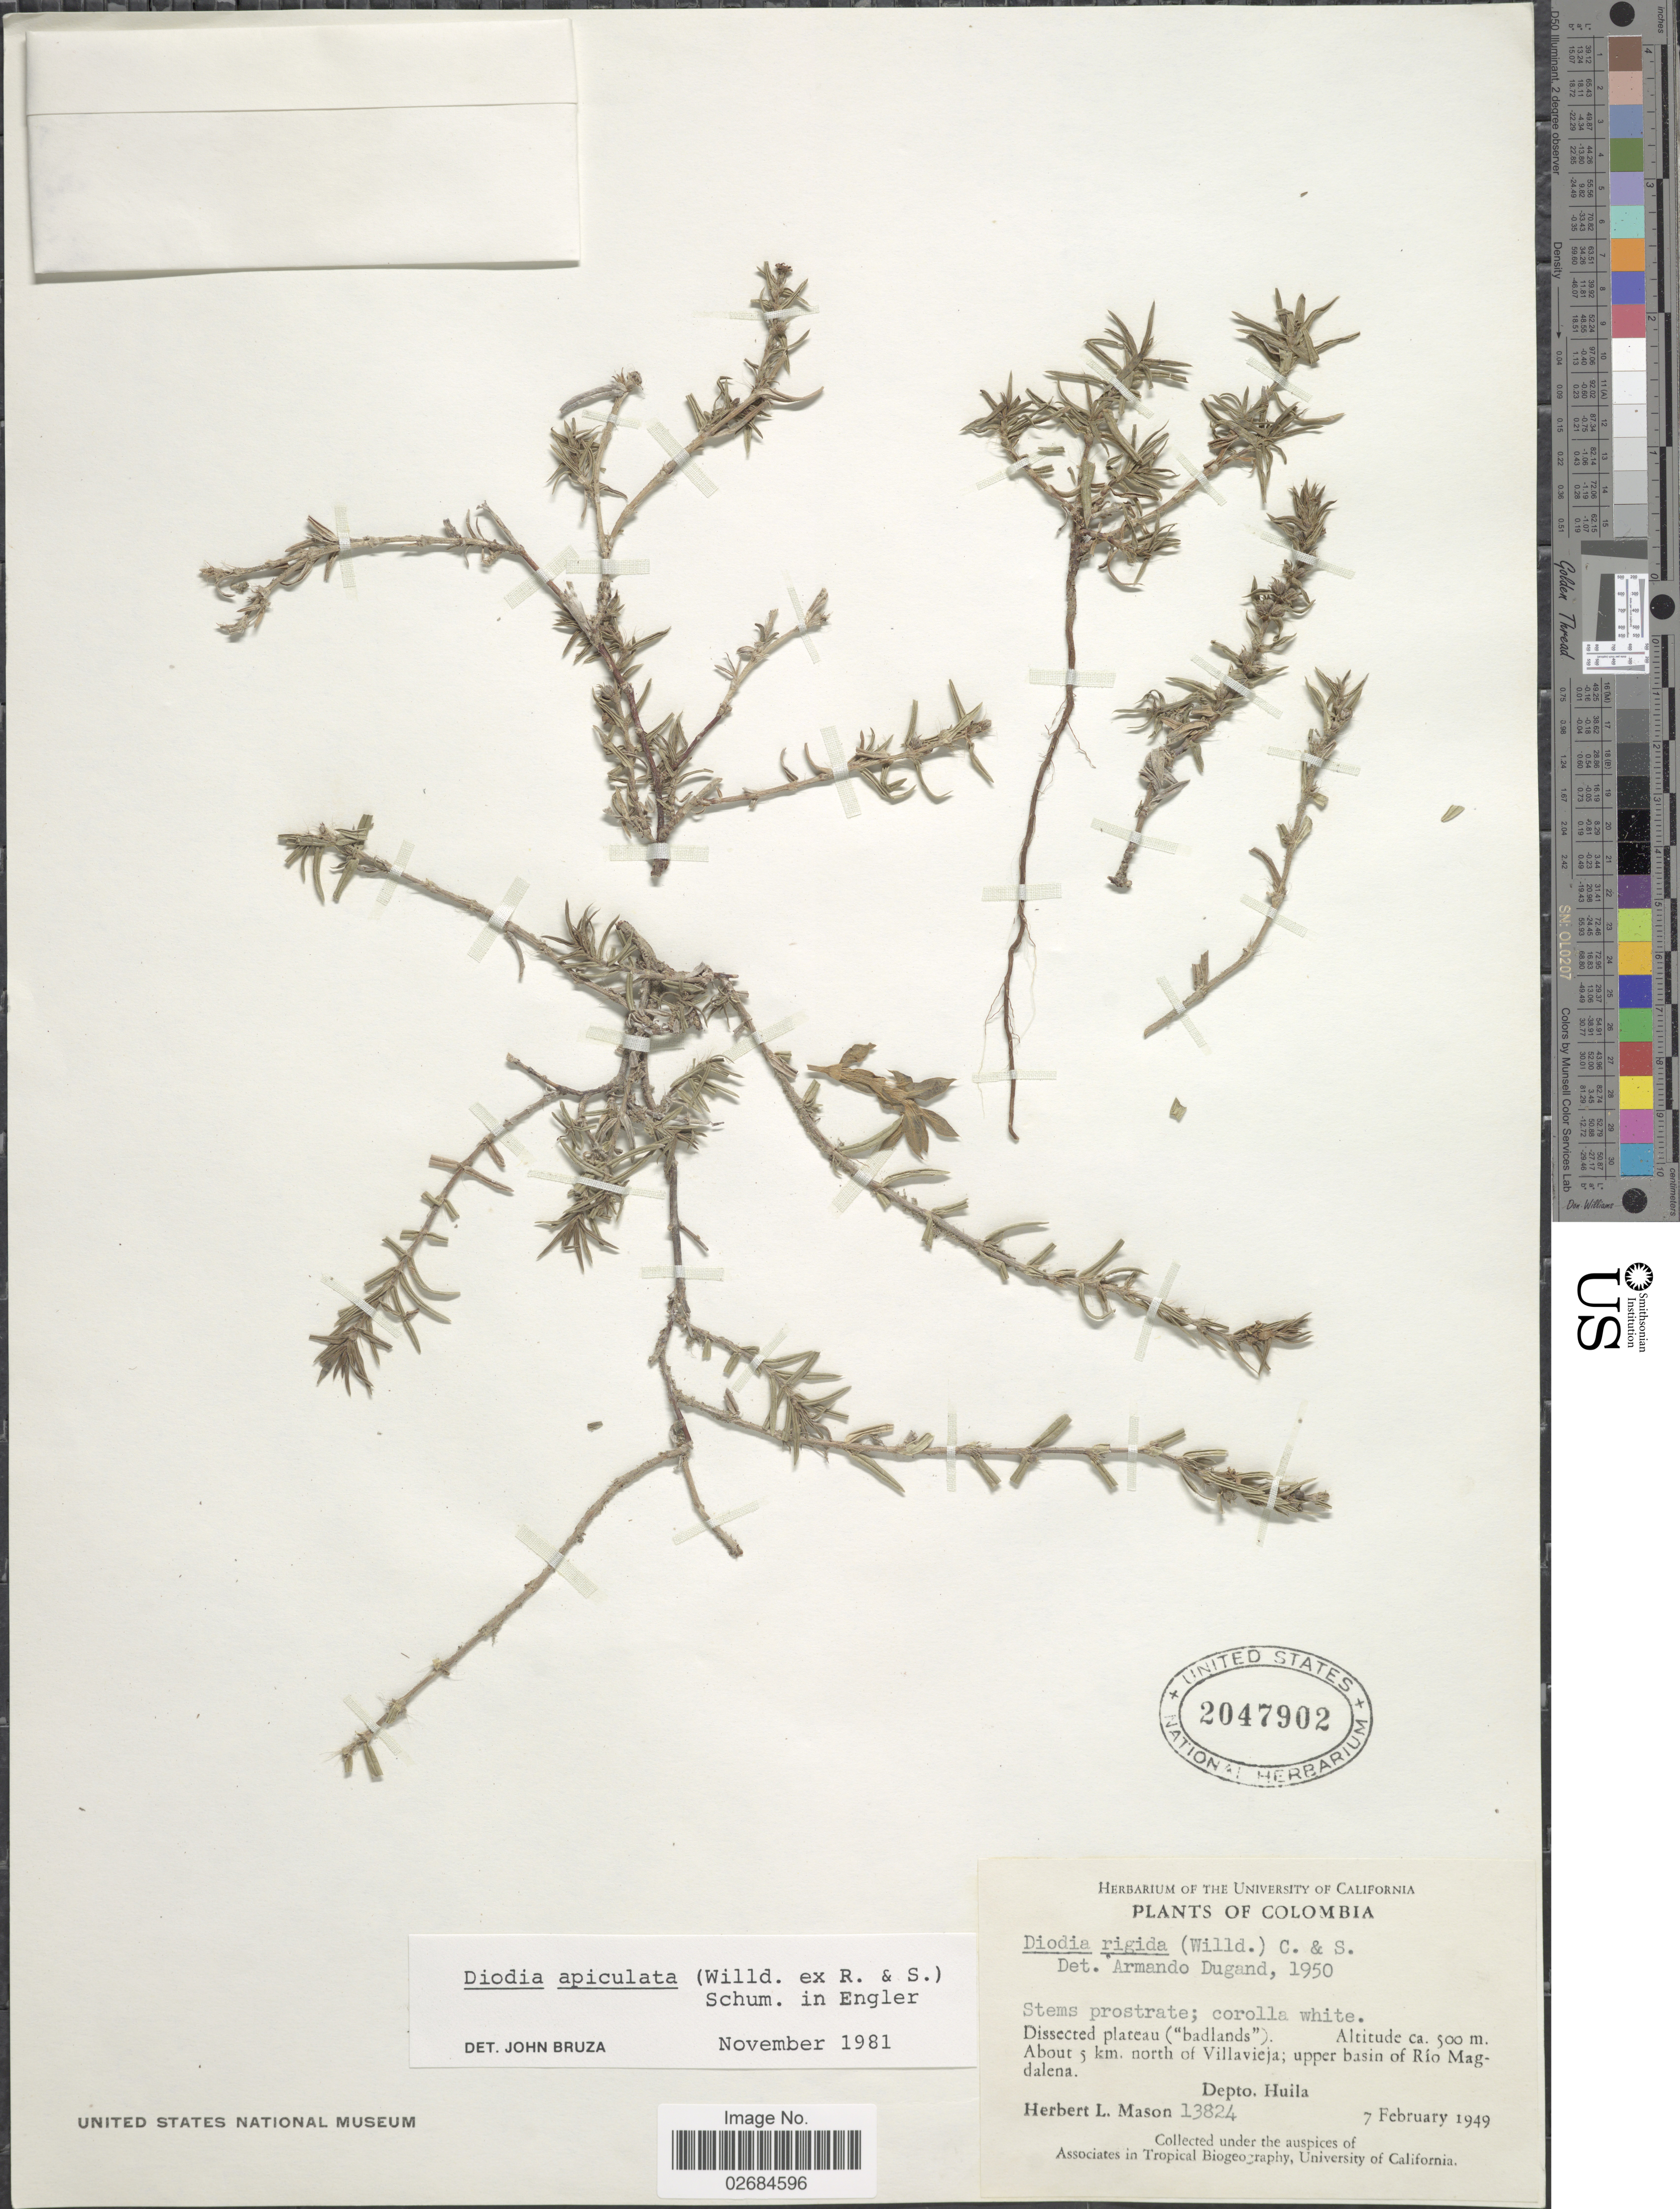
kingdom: Plantae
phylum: Tracheophyta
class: Magnoliopsida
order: Gentianales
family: Rubiaceae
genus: Diodia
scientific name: Diodia apiculata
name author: (Willd. ex Roem. & Schult.) K. Schum.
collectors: H. L. Mason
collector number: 13824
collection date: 1949-02-07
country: Colombia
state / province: Huila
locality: About 5 km. north of Villavieja; upper basin of Río Magdalena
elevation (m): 500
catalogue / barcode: US 2047902